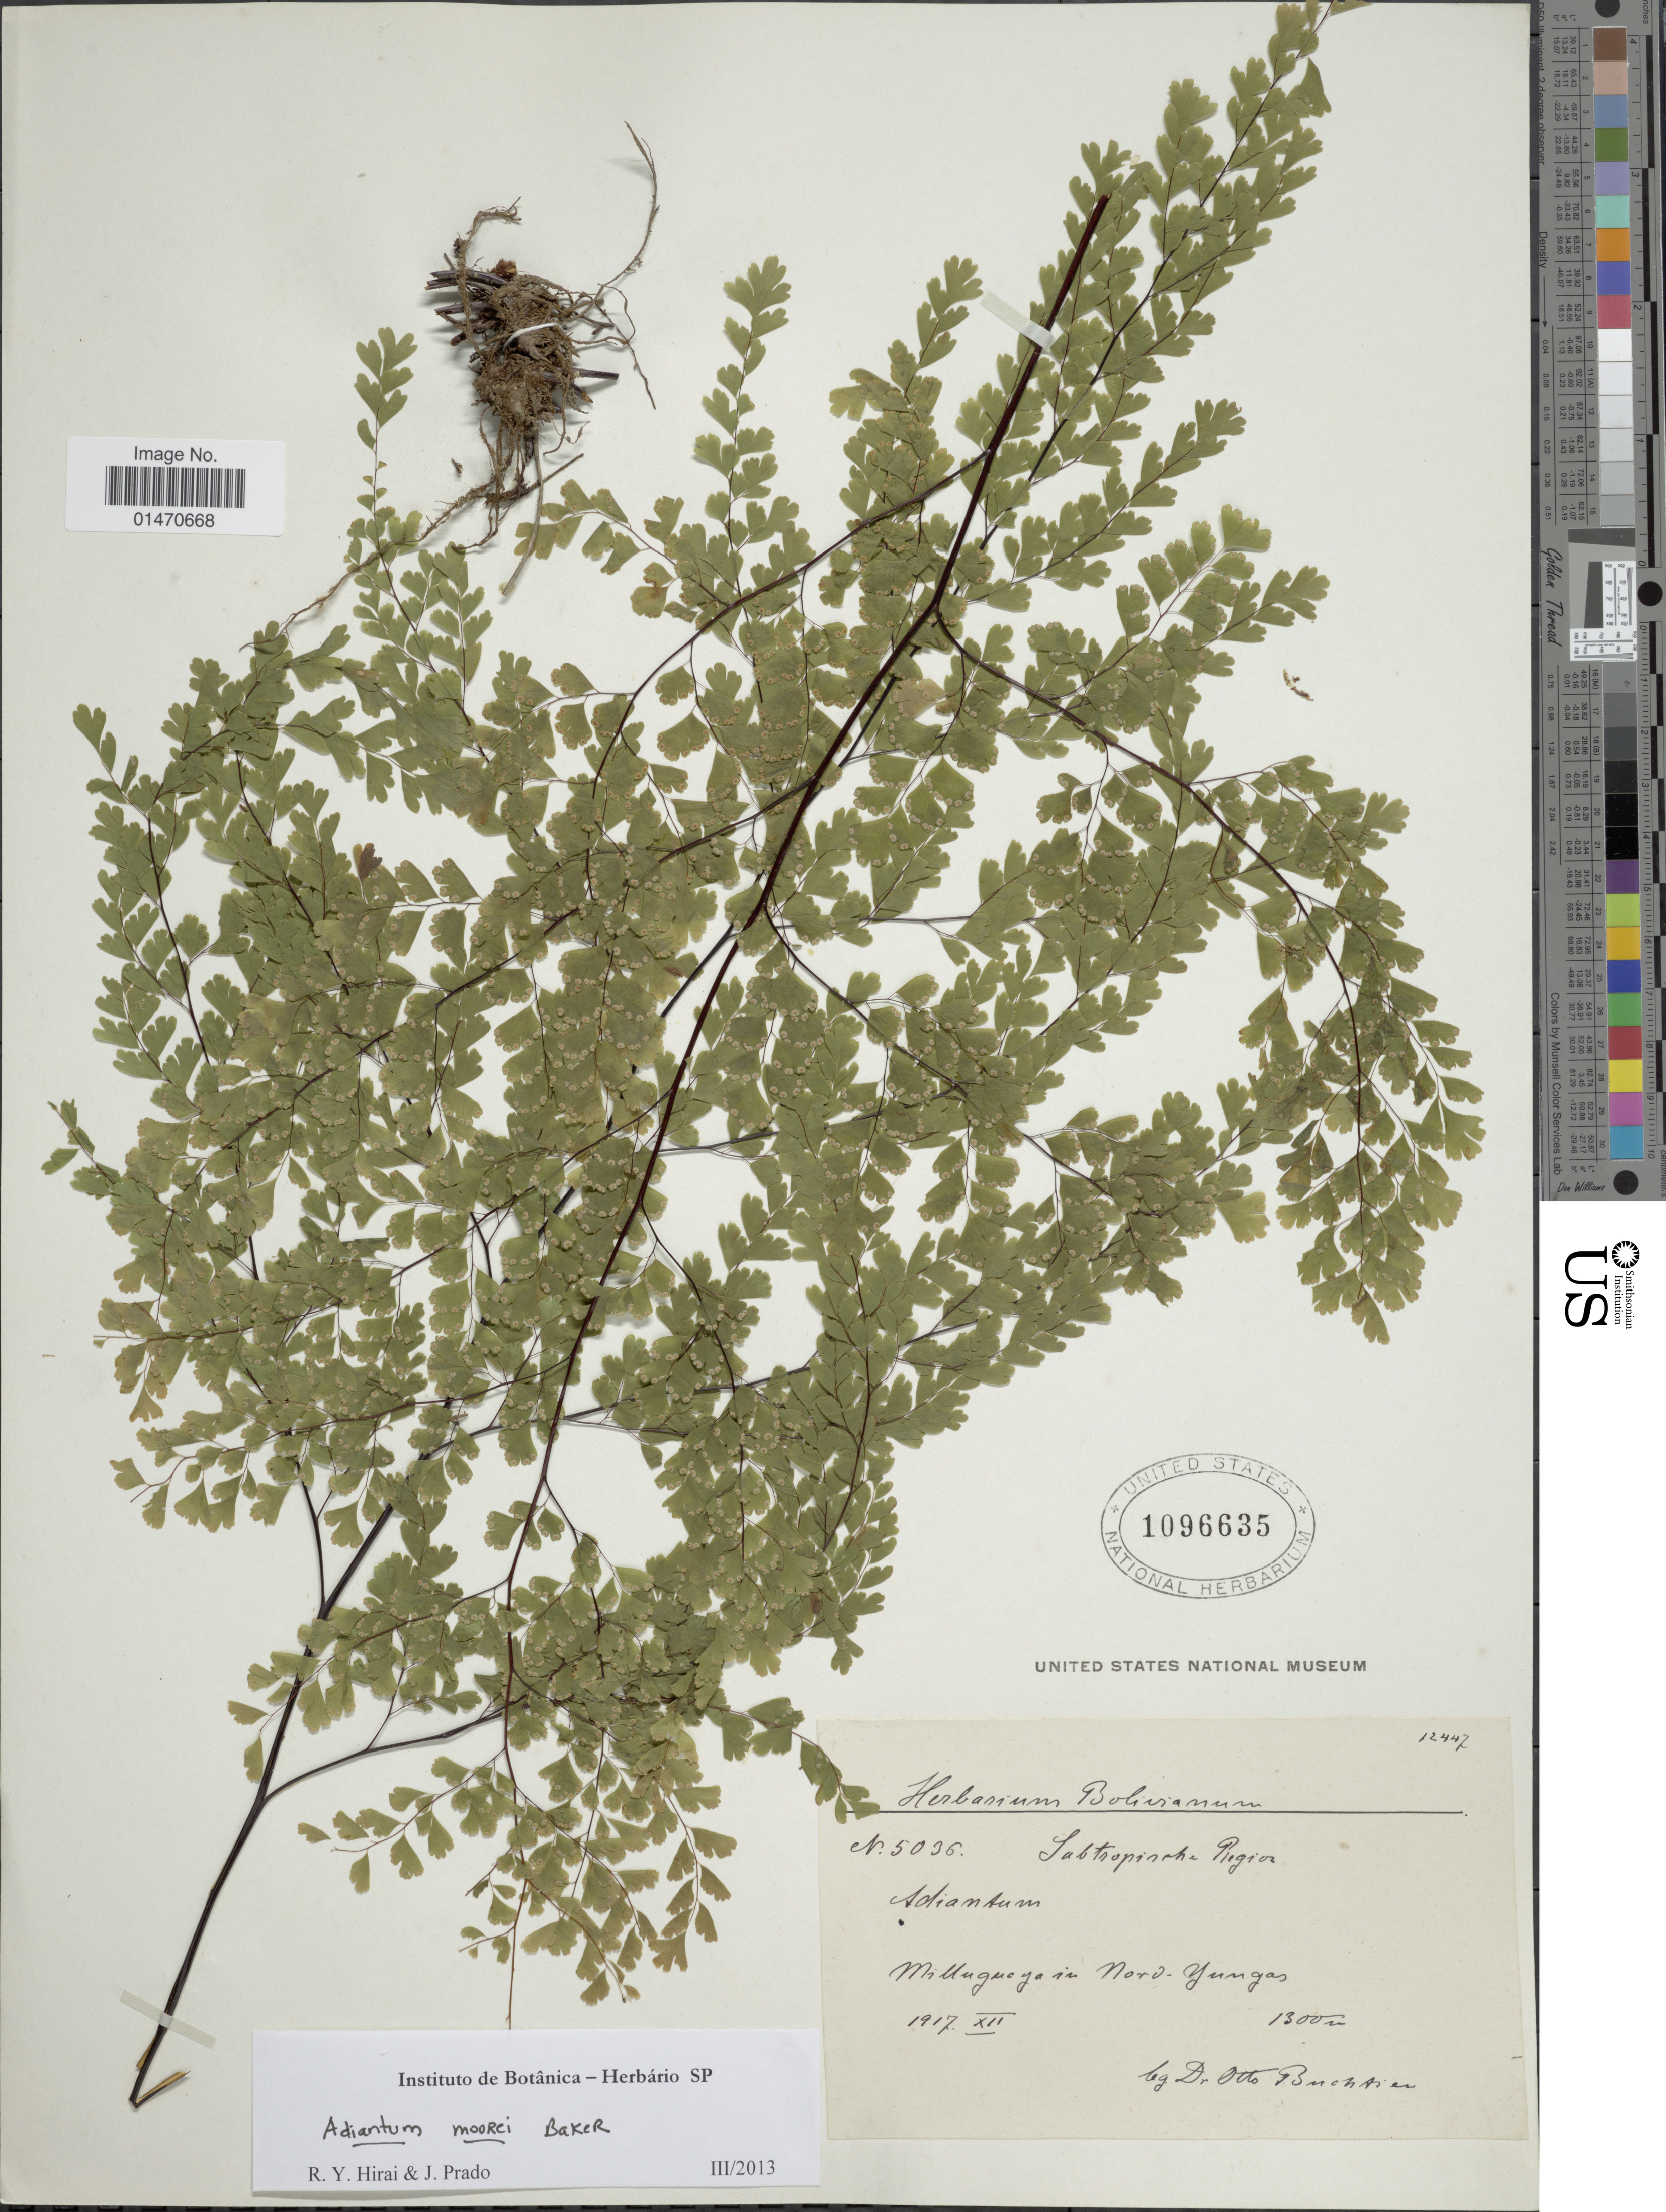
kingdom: Plantae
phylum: Tracheophyta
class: Polypodiopsida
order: Polypodiales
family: Pteridaceae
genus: Adiantum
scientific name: Adiantum moorei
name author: Baker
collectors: O. Buchtien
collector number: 5036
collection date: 1917-12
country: Bolivia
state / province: La Paz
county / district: Nor Yungas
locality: Milluguaya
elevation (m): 1300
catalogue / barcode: US 1096635